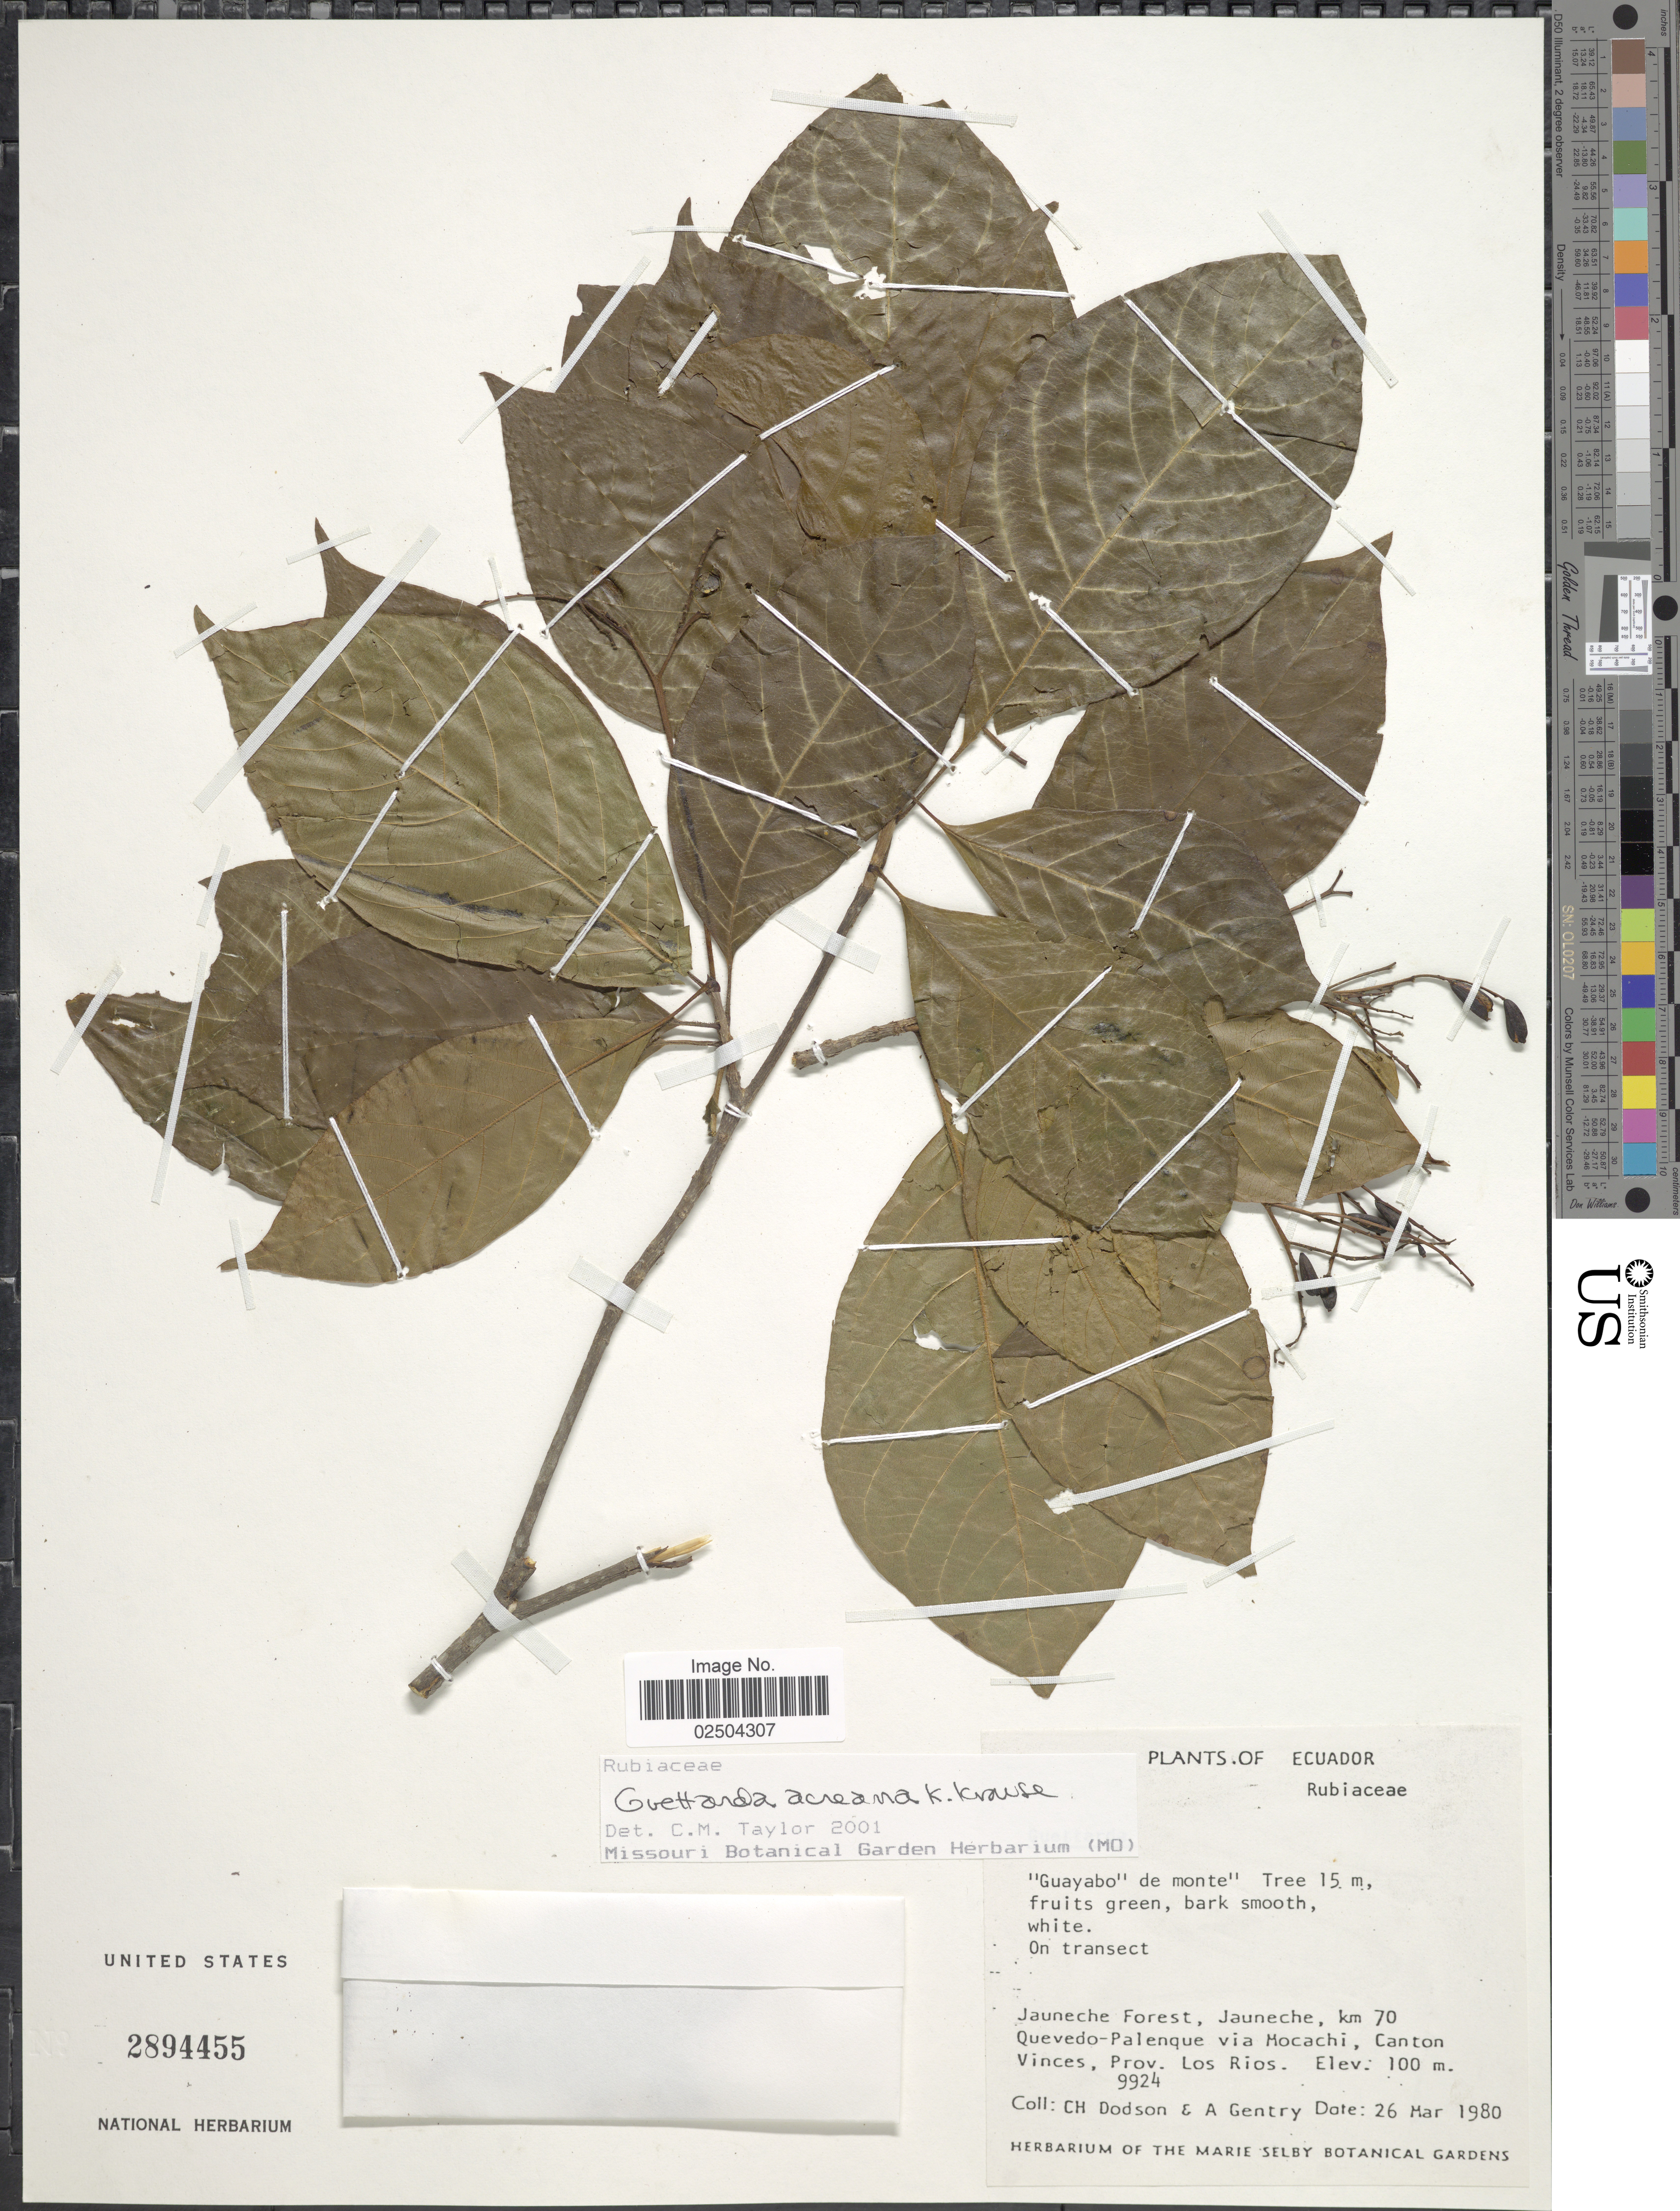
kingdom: Plantae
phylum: Tracheophyta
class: Magnoliopsida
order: Gentianales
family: Rubiaceae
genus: Guettarda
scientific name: Guettarda acreana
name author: K. Krause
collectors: C. H. Dodson & A. H. Gentry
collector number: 9924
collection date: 1980-03-26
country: Ecuador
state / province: Los Ríos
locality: Jauneche Forest, Jauneche, km 70 Quevedo-Palenque via Mocachi, Canton Vinces, Prov. Los Rios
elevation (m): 100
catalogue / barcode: US 2894455